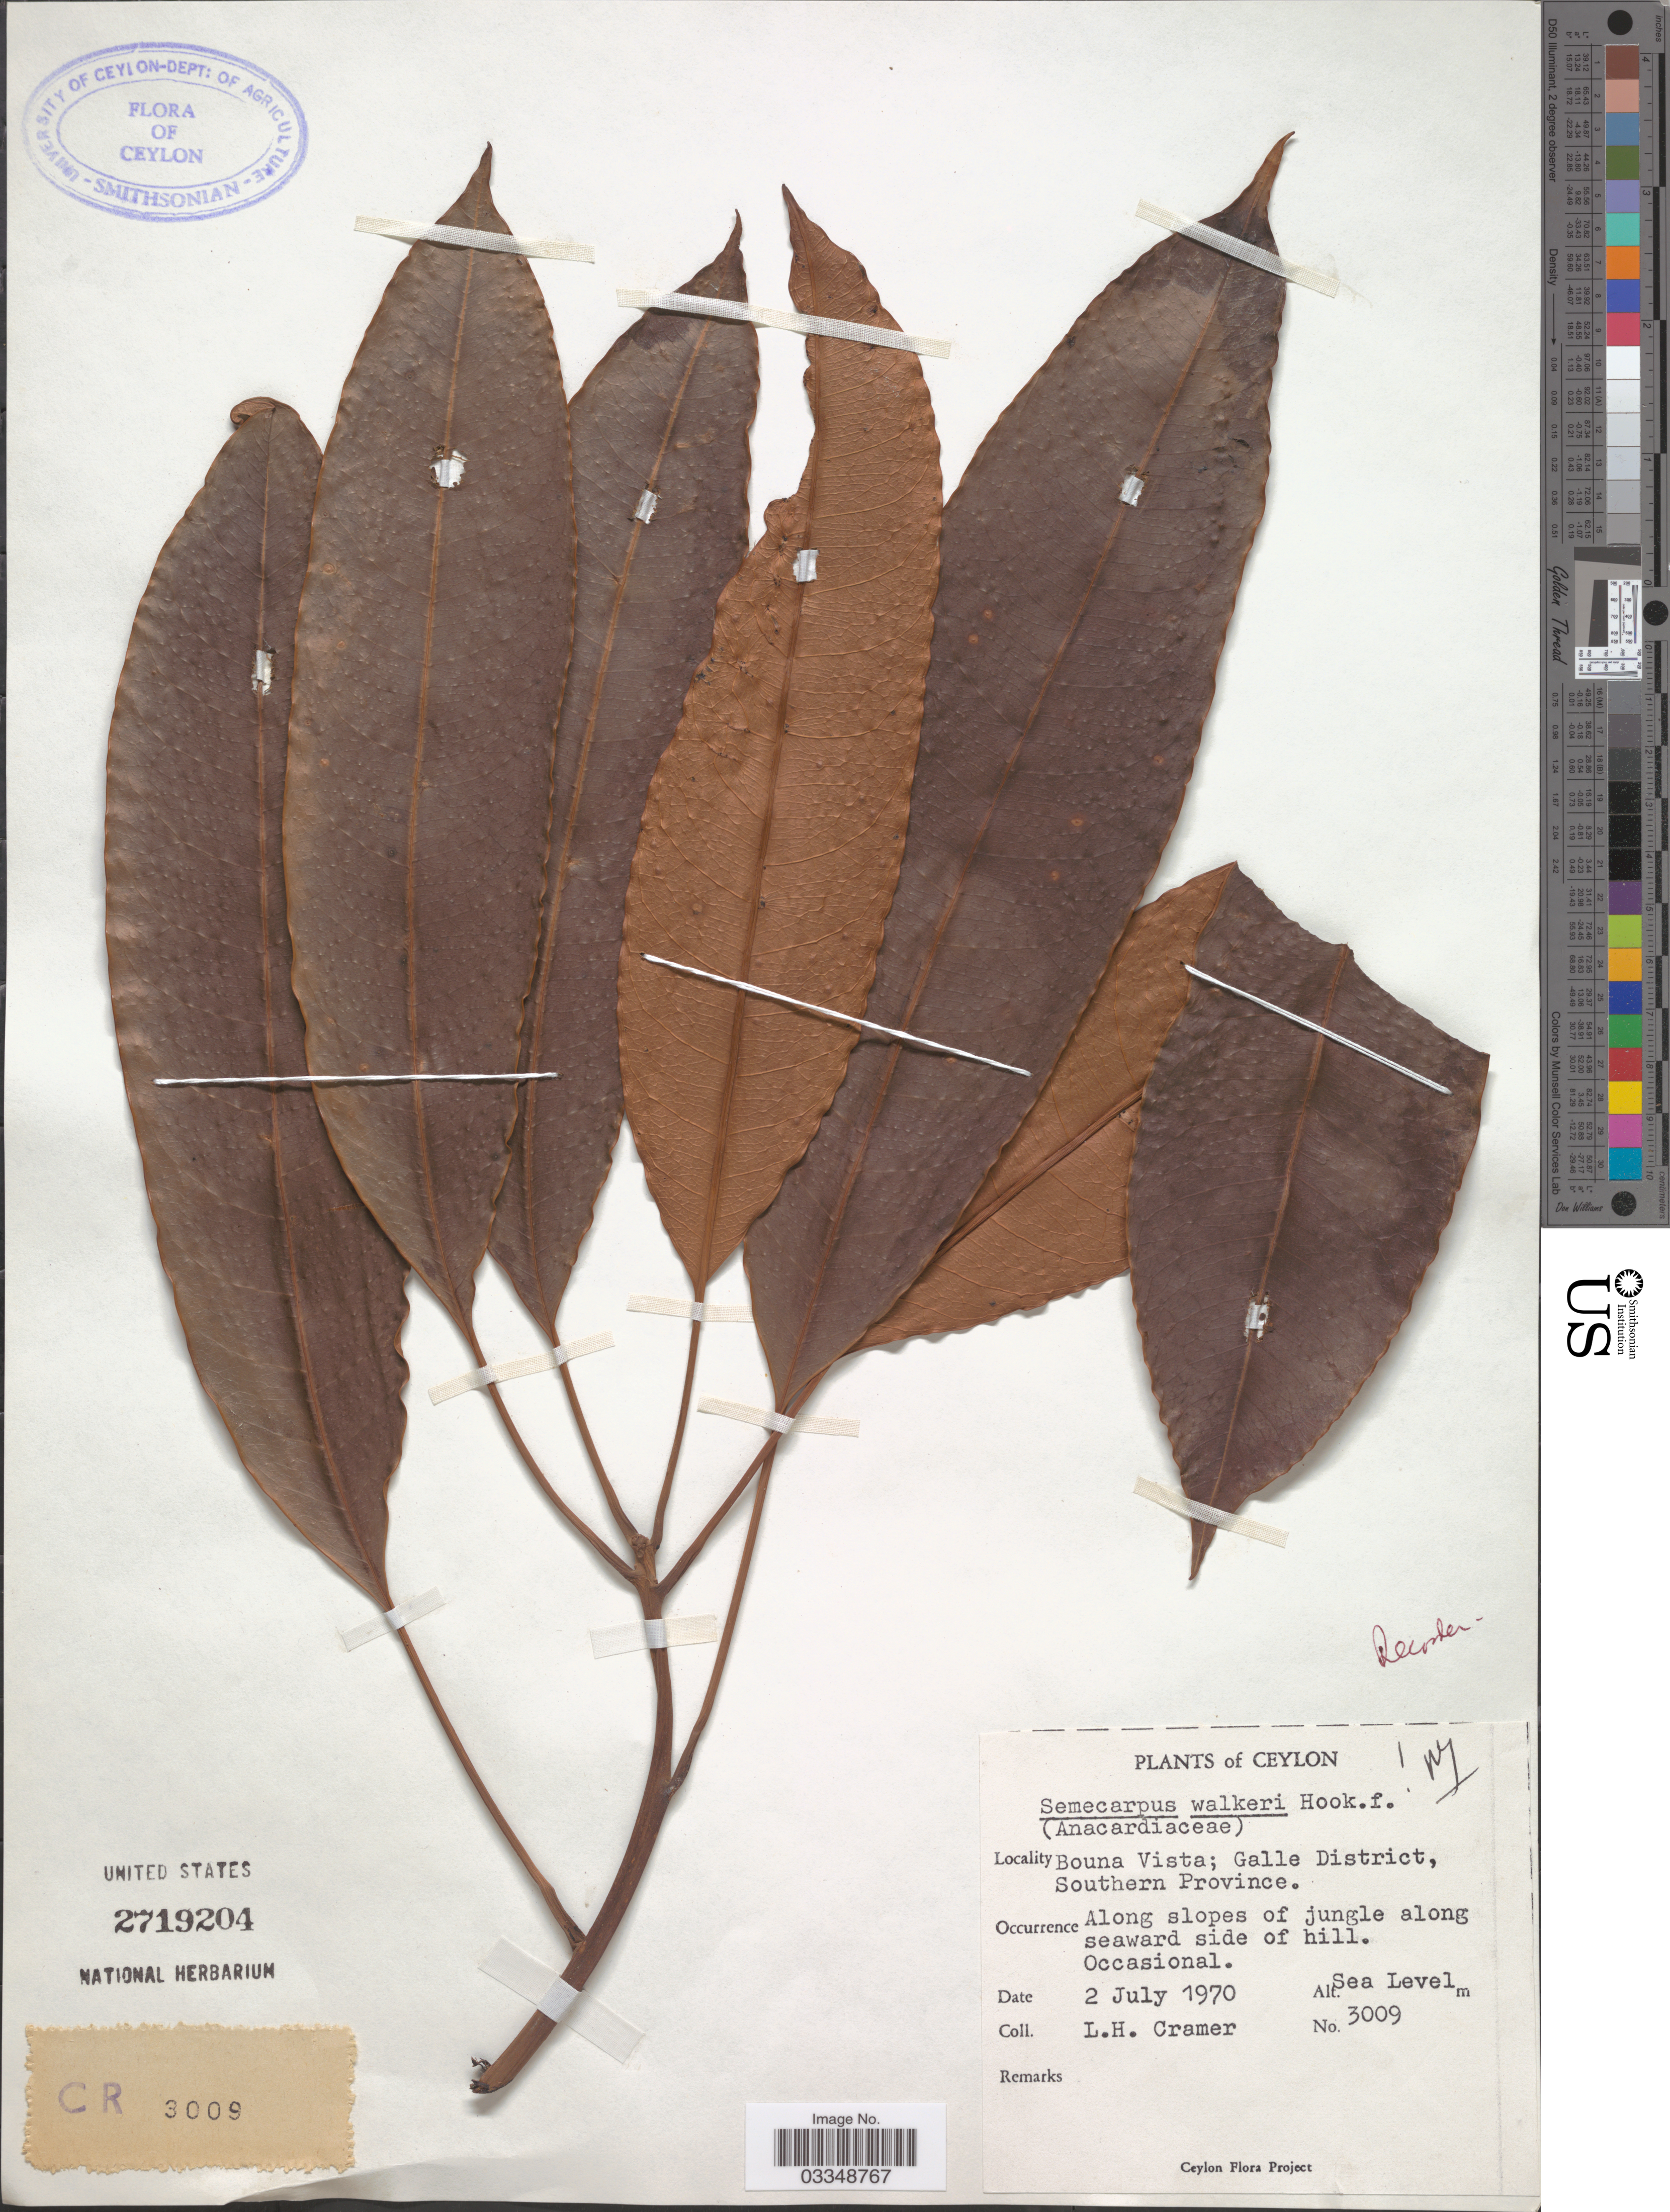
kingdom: Plantae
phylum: Tracheophyta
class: Magnoliopsida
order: Sapindales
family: Anacardiaceae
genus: Semecarpus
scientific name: Semecarpus walkeri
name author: Hook. f.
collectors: L. H. Cramer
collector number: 3009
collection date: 1970-07-02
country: Sri Lanka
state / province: Southern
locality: Ceylon. Bouna Vista; Galle District.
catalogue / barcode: US 2719204